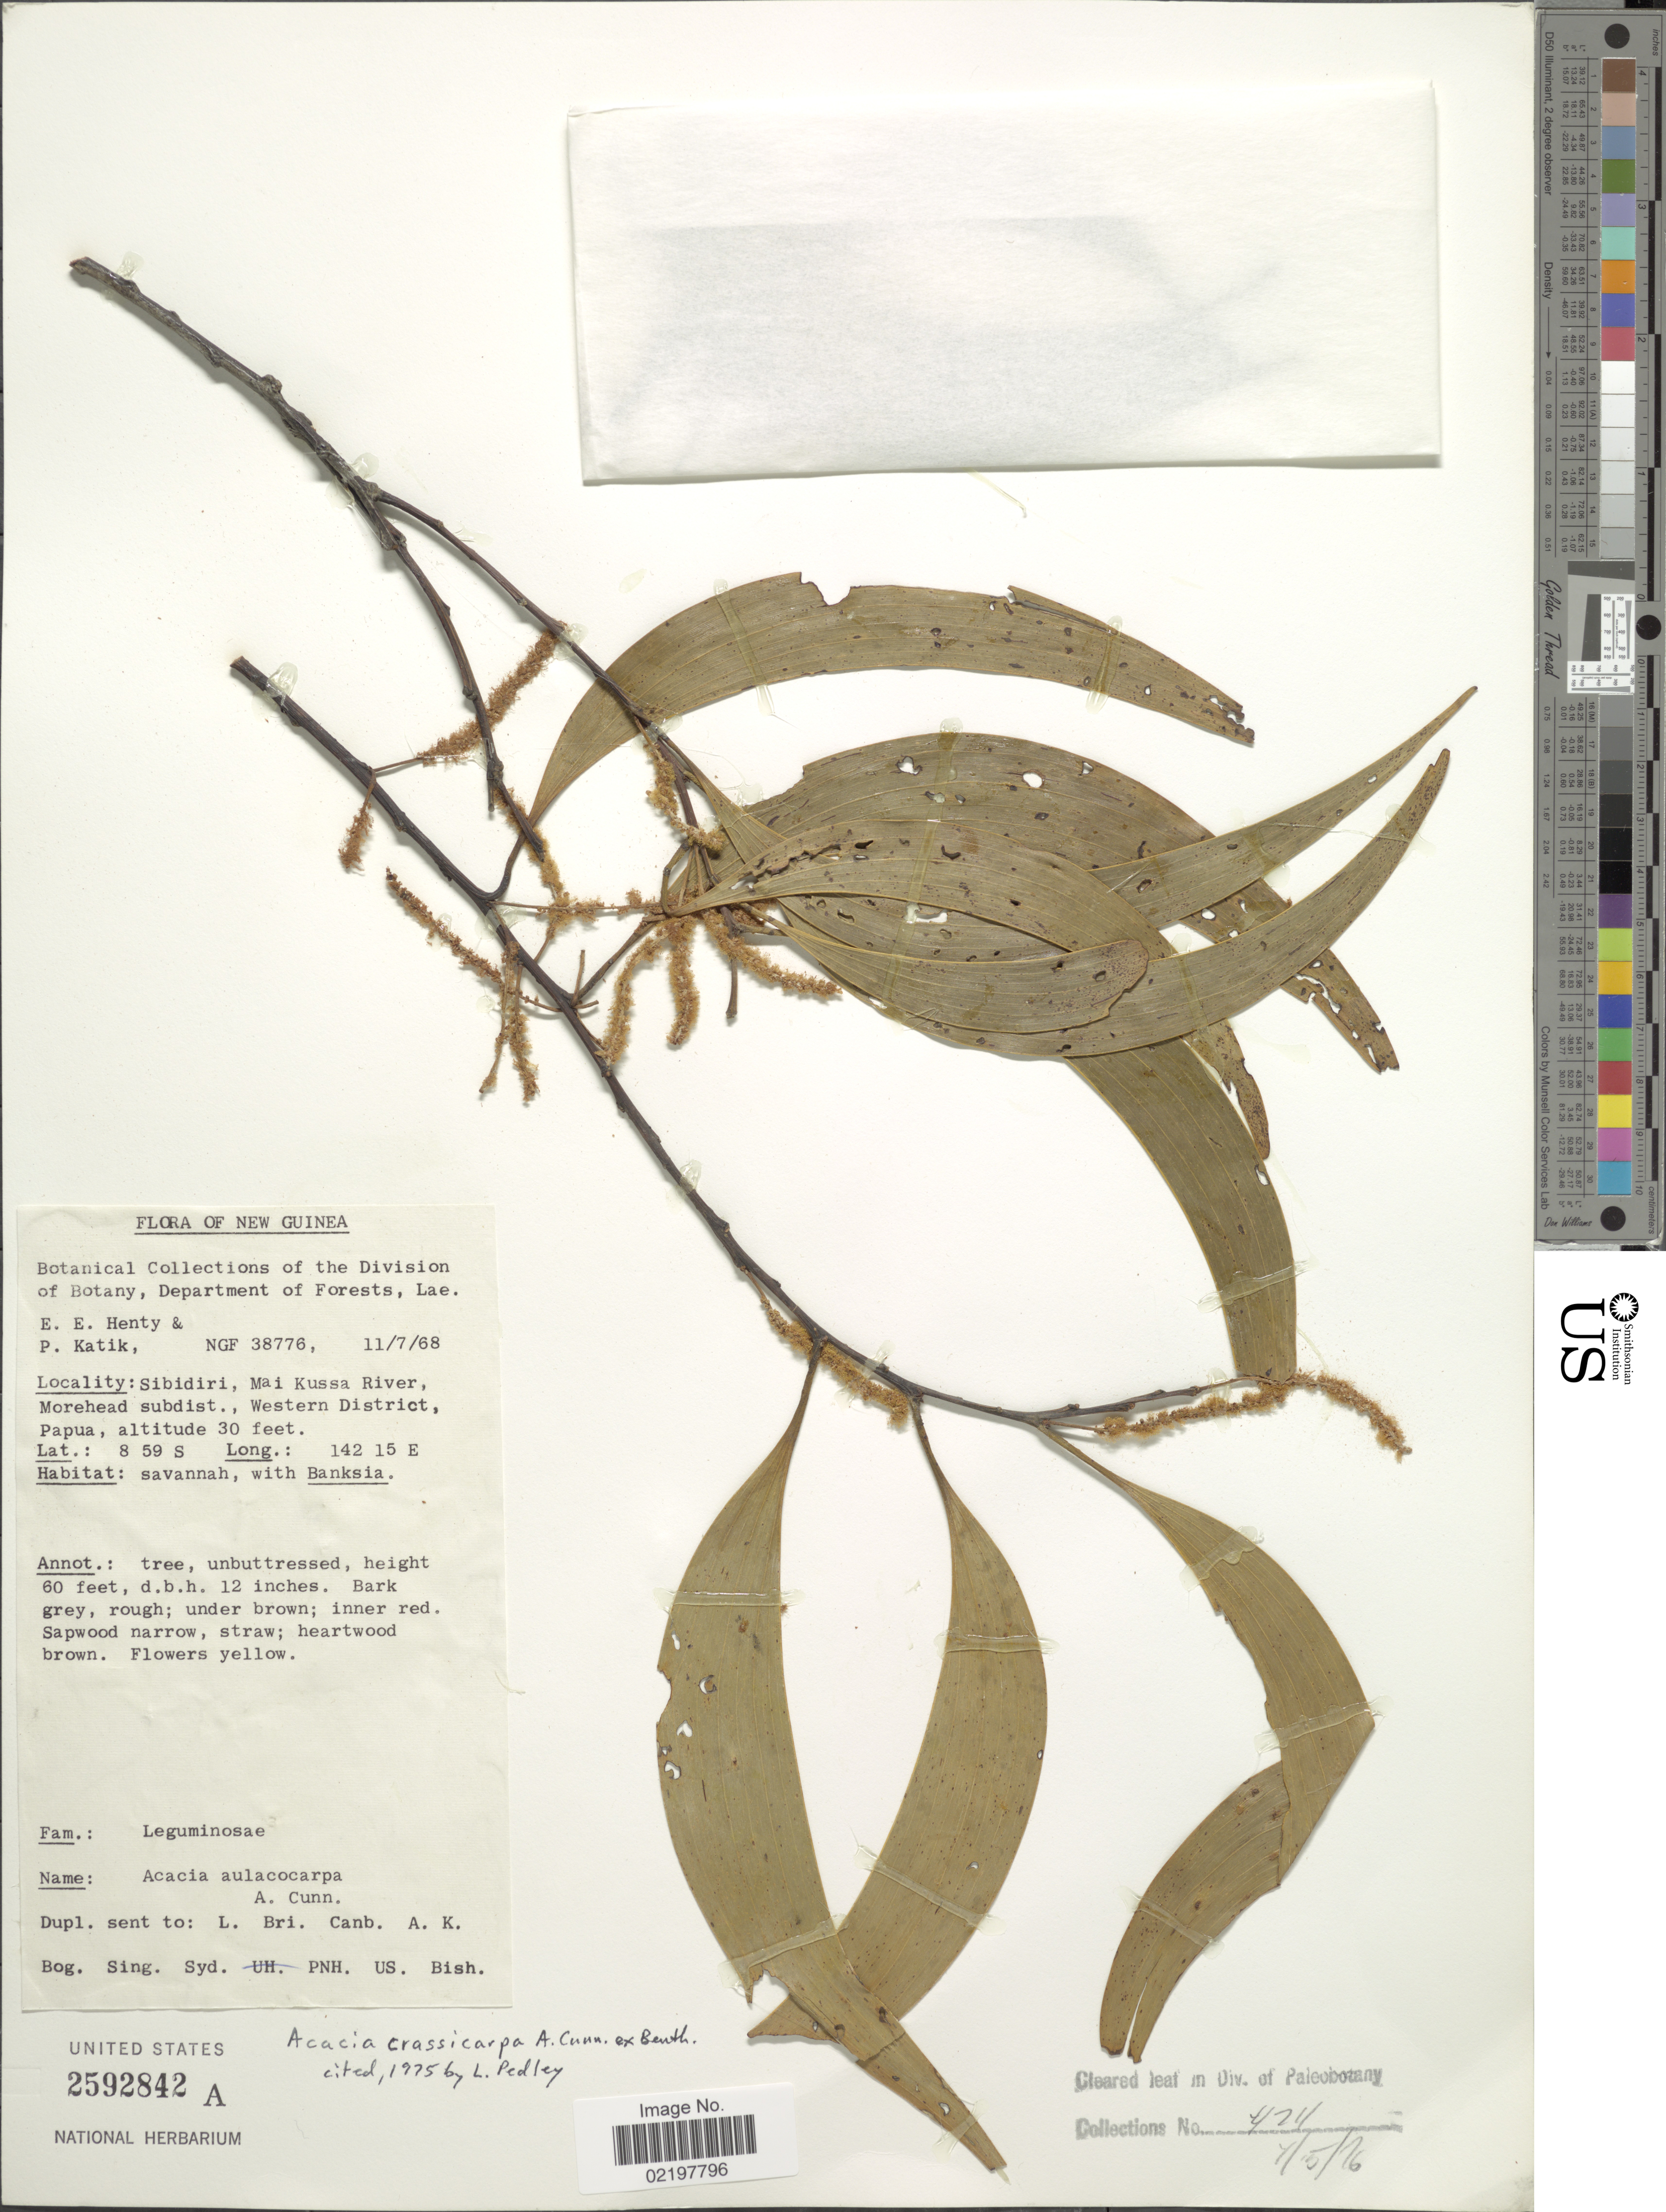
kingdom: Plantae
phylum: Tracheophyta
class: Magnoliopsida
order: Fabales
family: Fabaceae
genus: Acacia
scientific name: Acacia crassicarpa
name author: A. Cunn.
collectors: E. Henty & P. Katik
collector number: NGF 38776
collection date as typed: Transcribed d/m/y: 11/7/68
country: Papua New Guinea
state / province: Manus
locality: New Guinea, Sibidiri, Mai Kussa River, Morehead subdist., Western District, Papua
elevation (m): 9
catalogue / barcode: US 2592842A